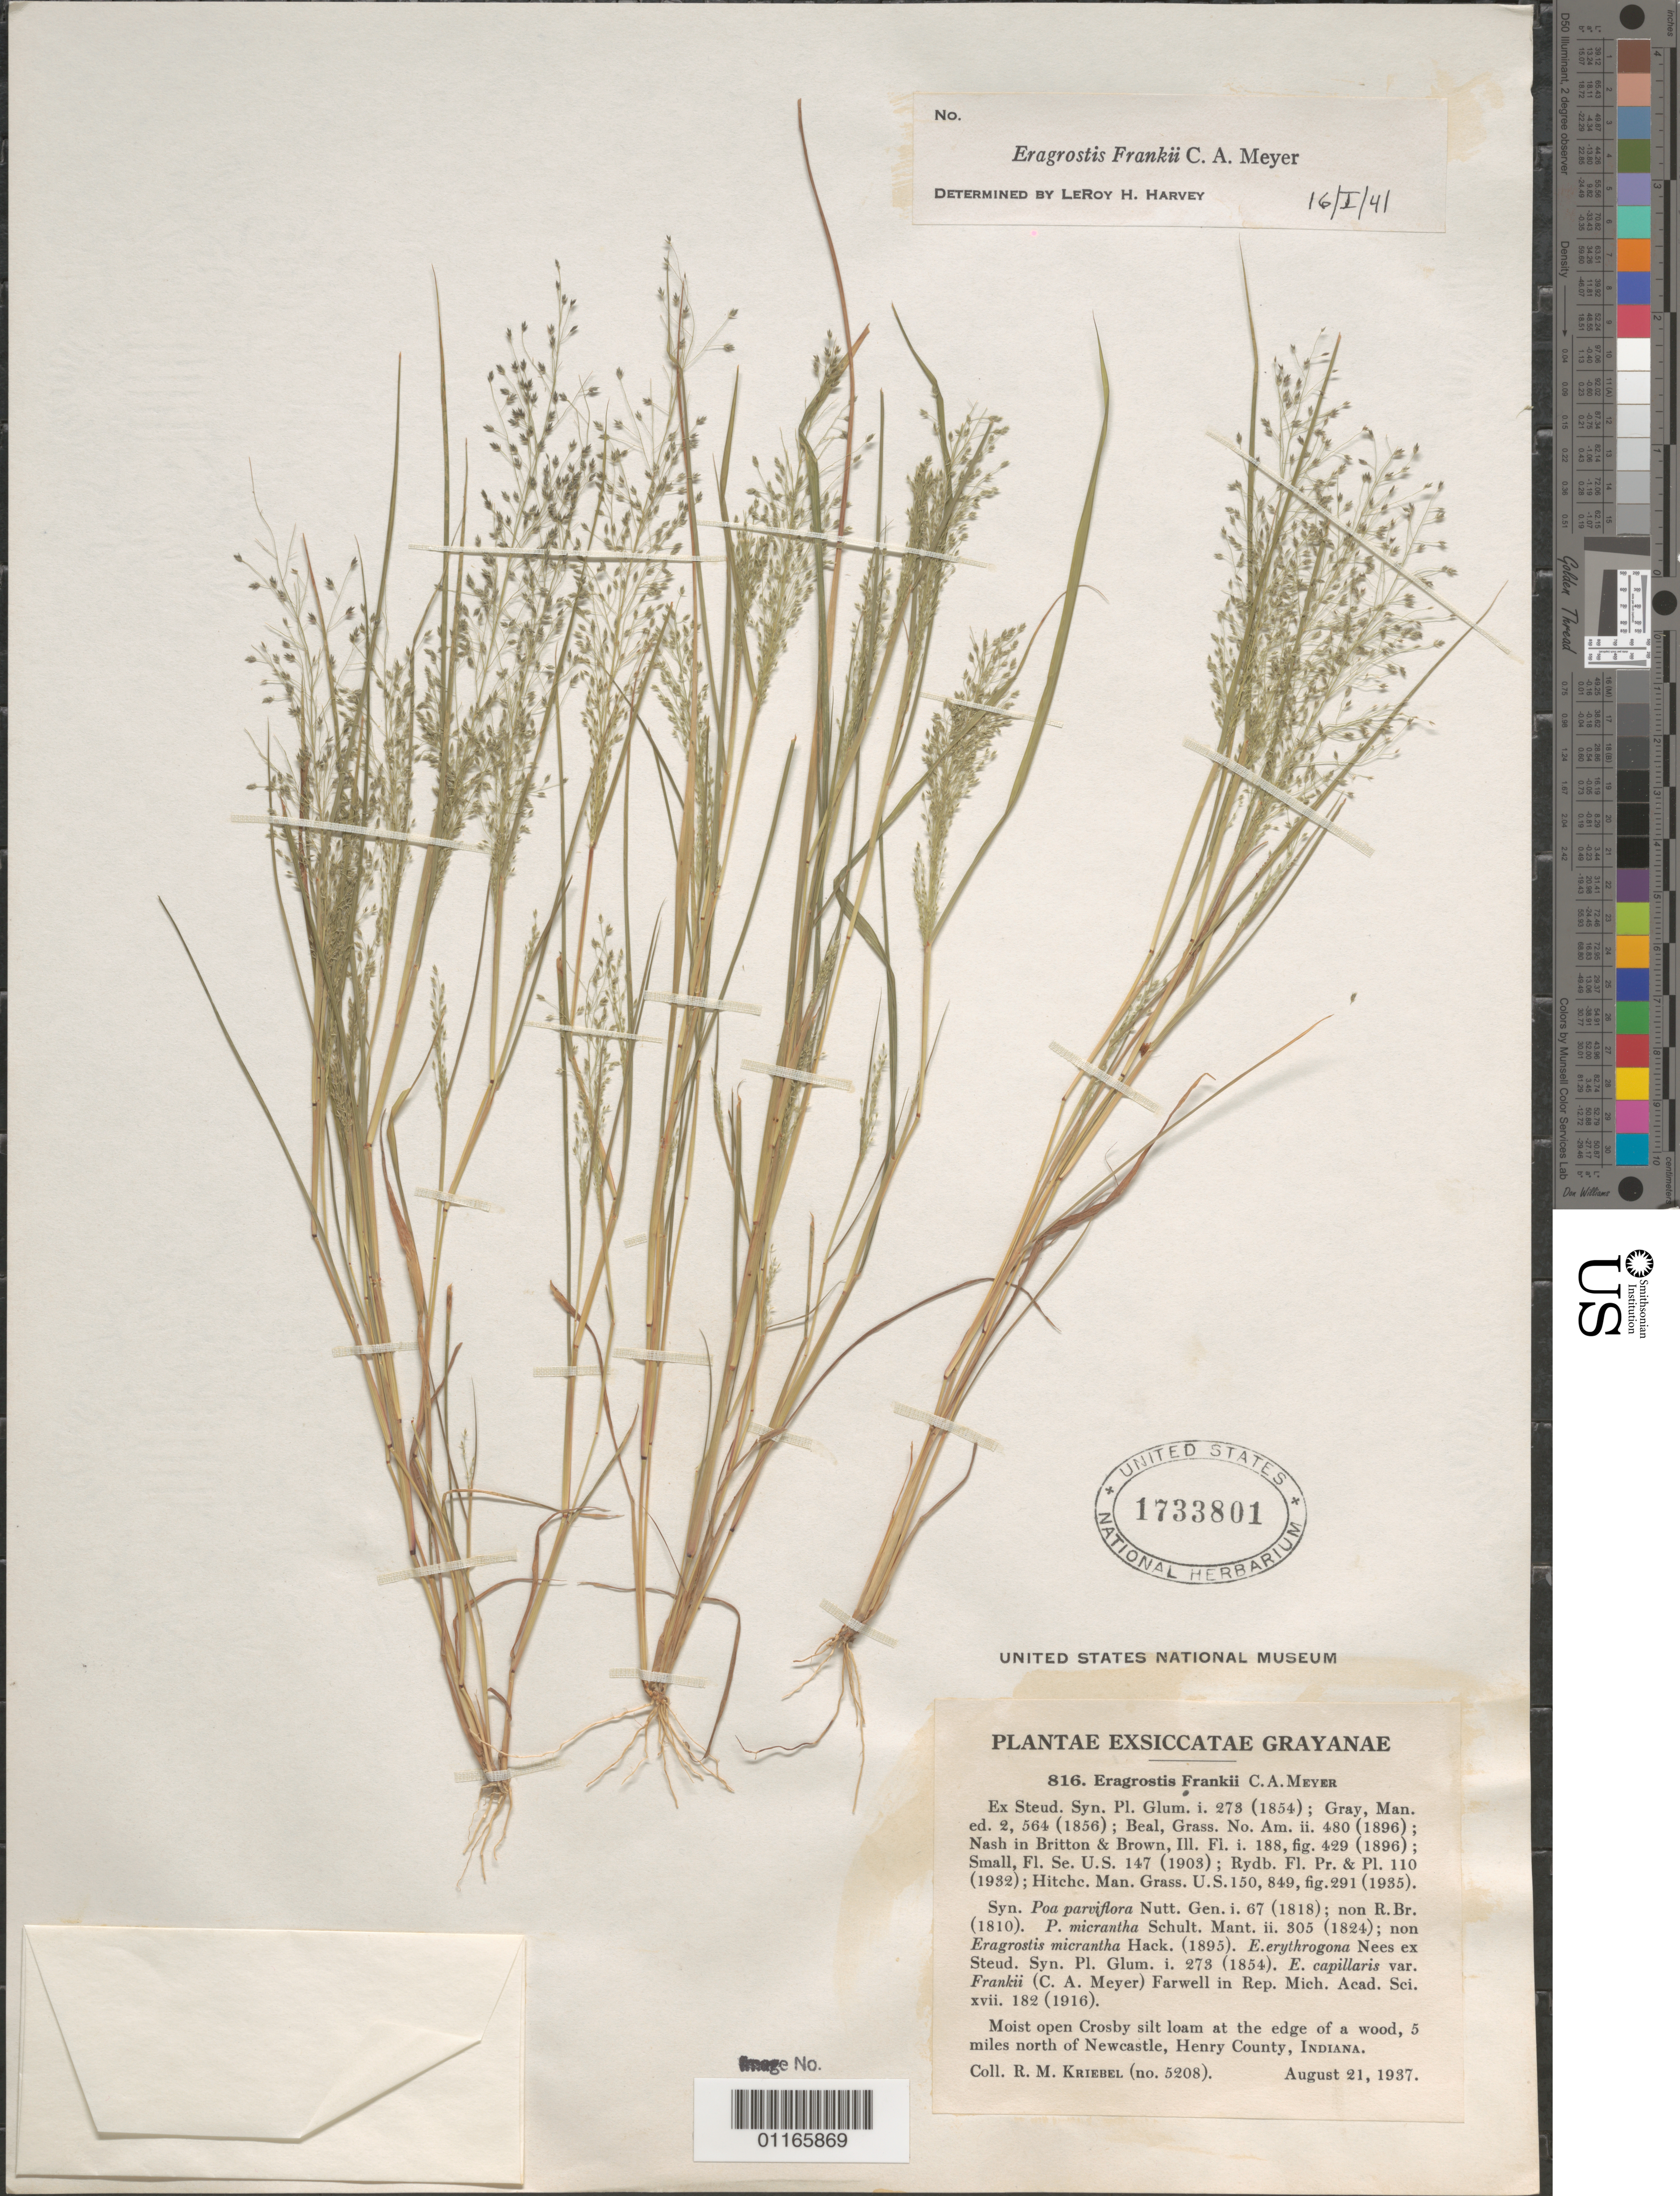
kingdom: Plantae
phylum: Tracheophyta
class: Liliopsida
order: Poales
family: Poaceae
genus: Eragrostis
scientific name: Eragrostis frankii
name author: C.A. Mey. ex Steud.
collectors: R. M. Kriebel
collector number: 5208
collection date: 1937-08-21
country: United States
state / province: Indiana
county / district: Henry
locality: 5 miles north of Newcastle.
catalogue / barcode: US 1733801